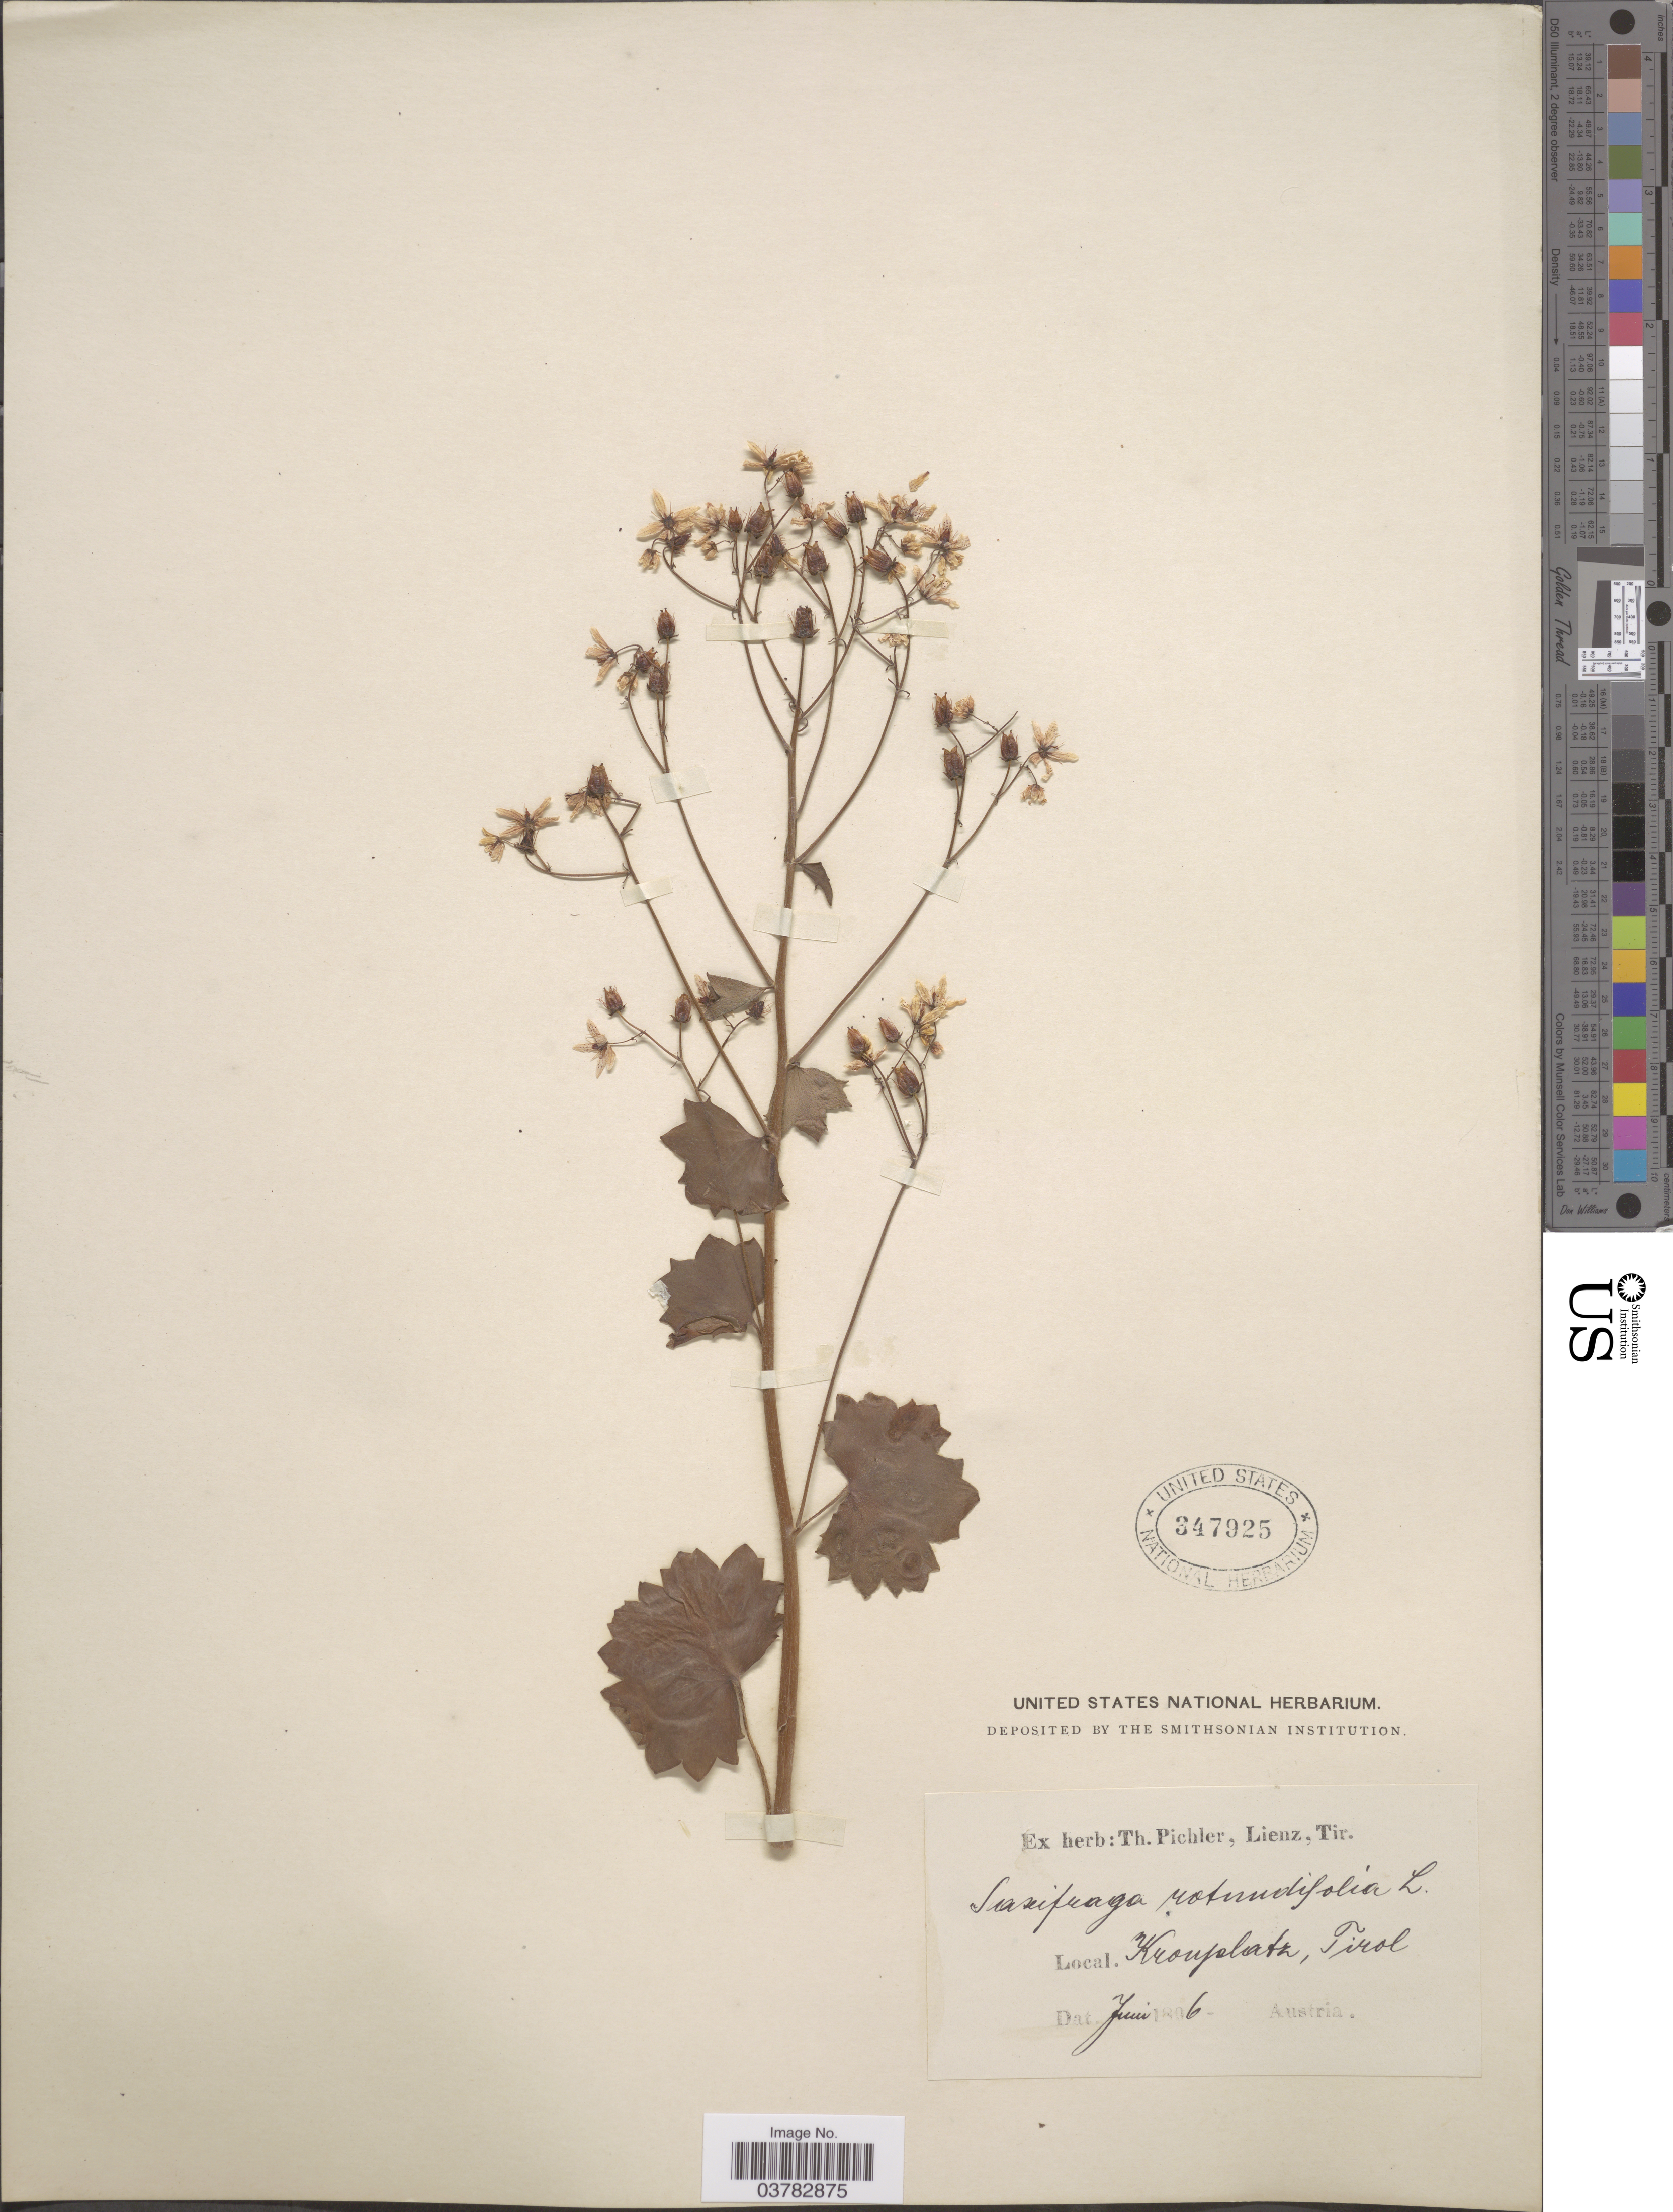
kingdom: Plantae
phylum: Tracheophyta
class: Magnoliopsida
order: Saxifragales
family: Saxifragaceae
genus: Saxifraga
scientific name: Saxifraga rotundifolia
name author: L.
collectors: ex herb. T. Pichler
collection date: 1806-06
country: Austria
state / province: Tirol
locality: Krouplatz.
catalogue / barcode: US 347925